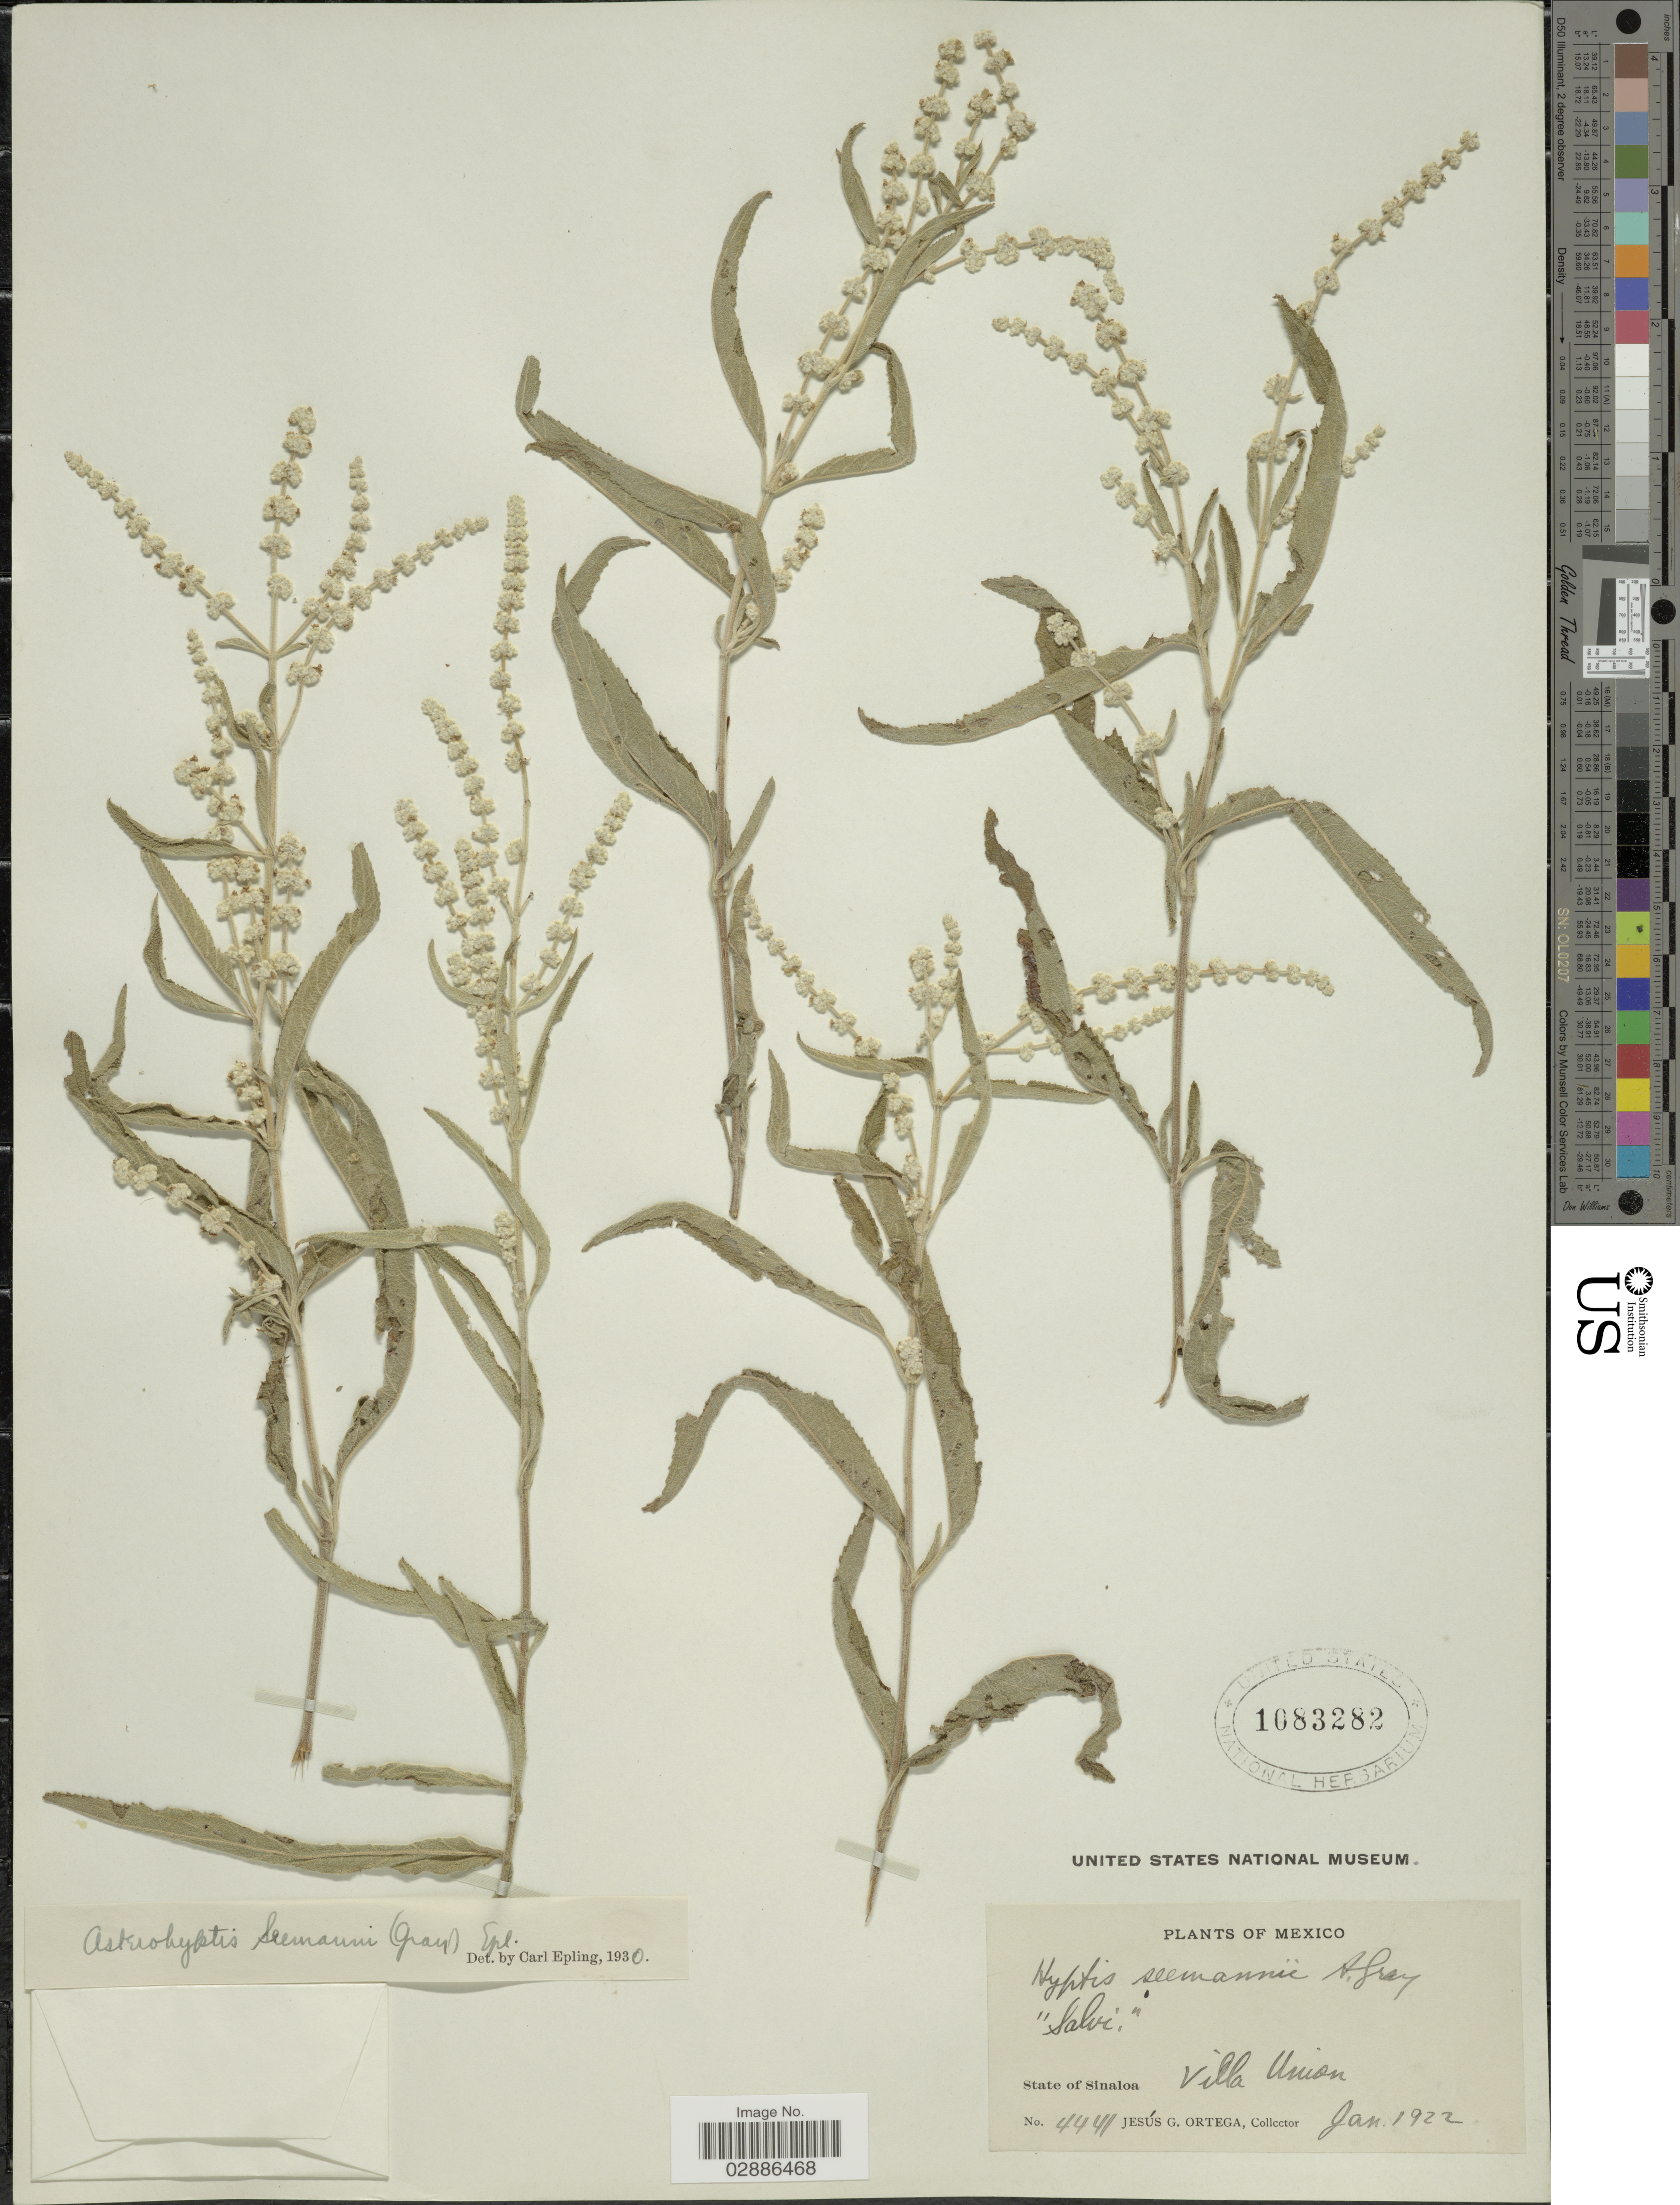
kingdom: Plantae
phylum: Tracheophyta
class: Magnoliopsida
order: Lamiales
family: Lamiaceae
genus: Asterohyptis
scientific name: Asterohyptis seemannii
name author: (A. Gray) Epling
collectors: J. Ortega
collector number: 4441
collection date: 1922-01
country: Mexico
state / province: Sinaloa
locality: State of Sinaloa, Villa Union.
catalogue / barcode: US 1083282